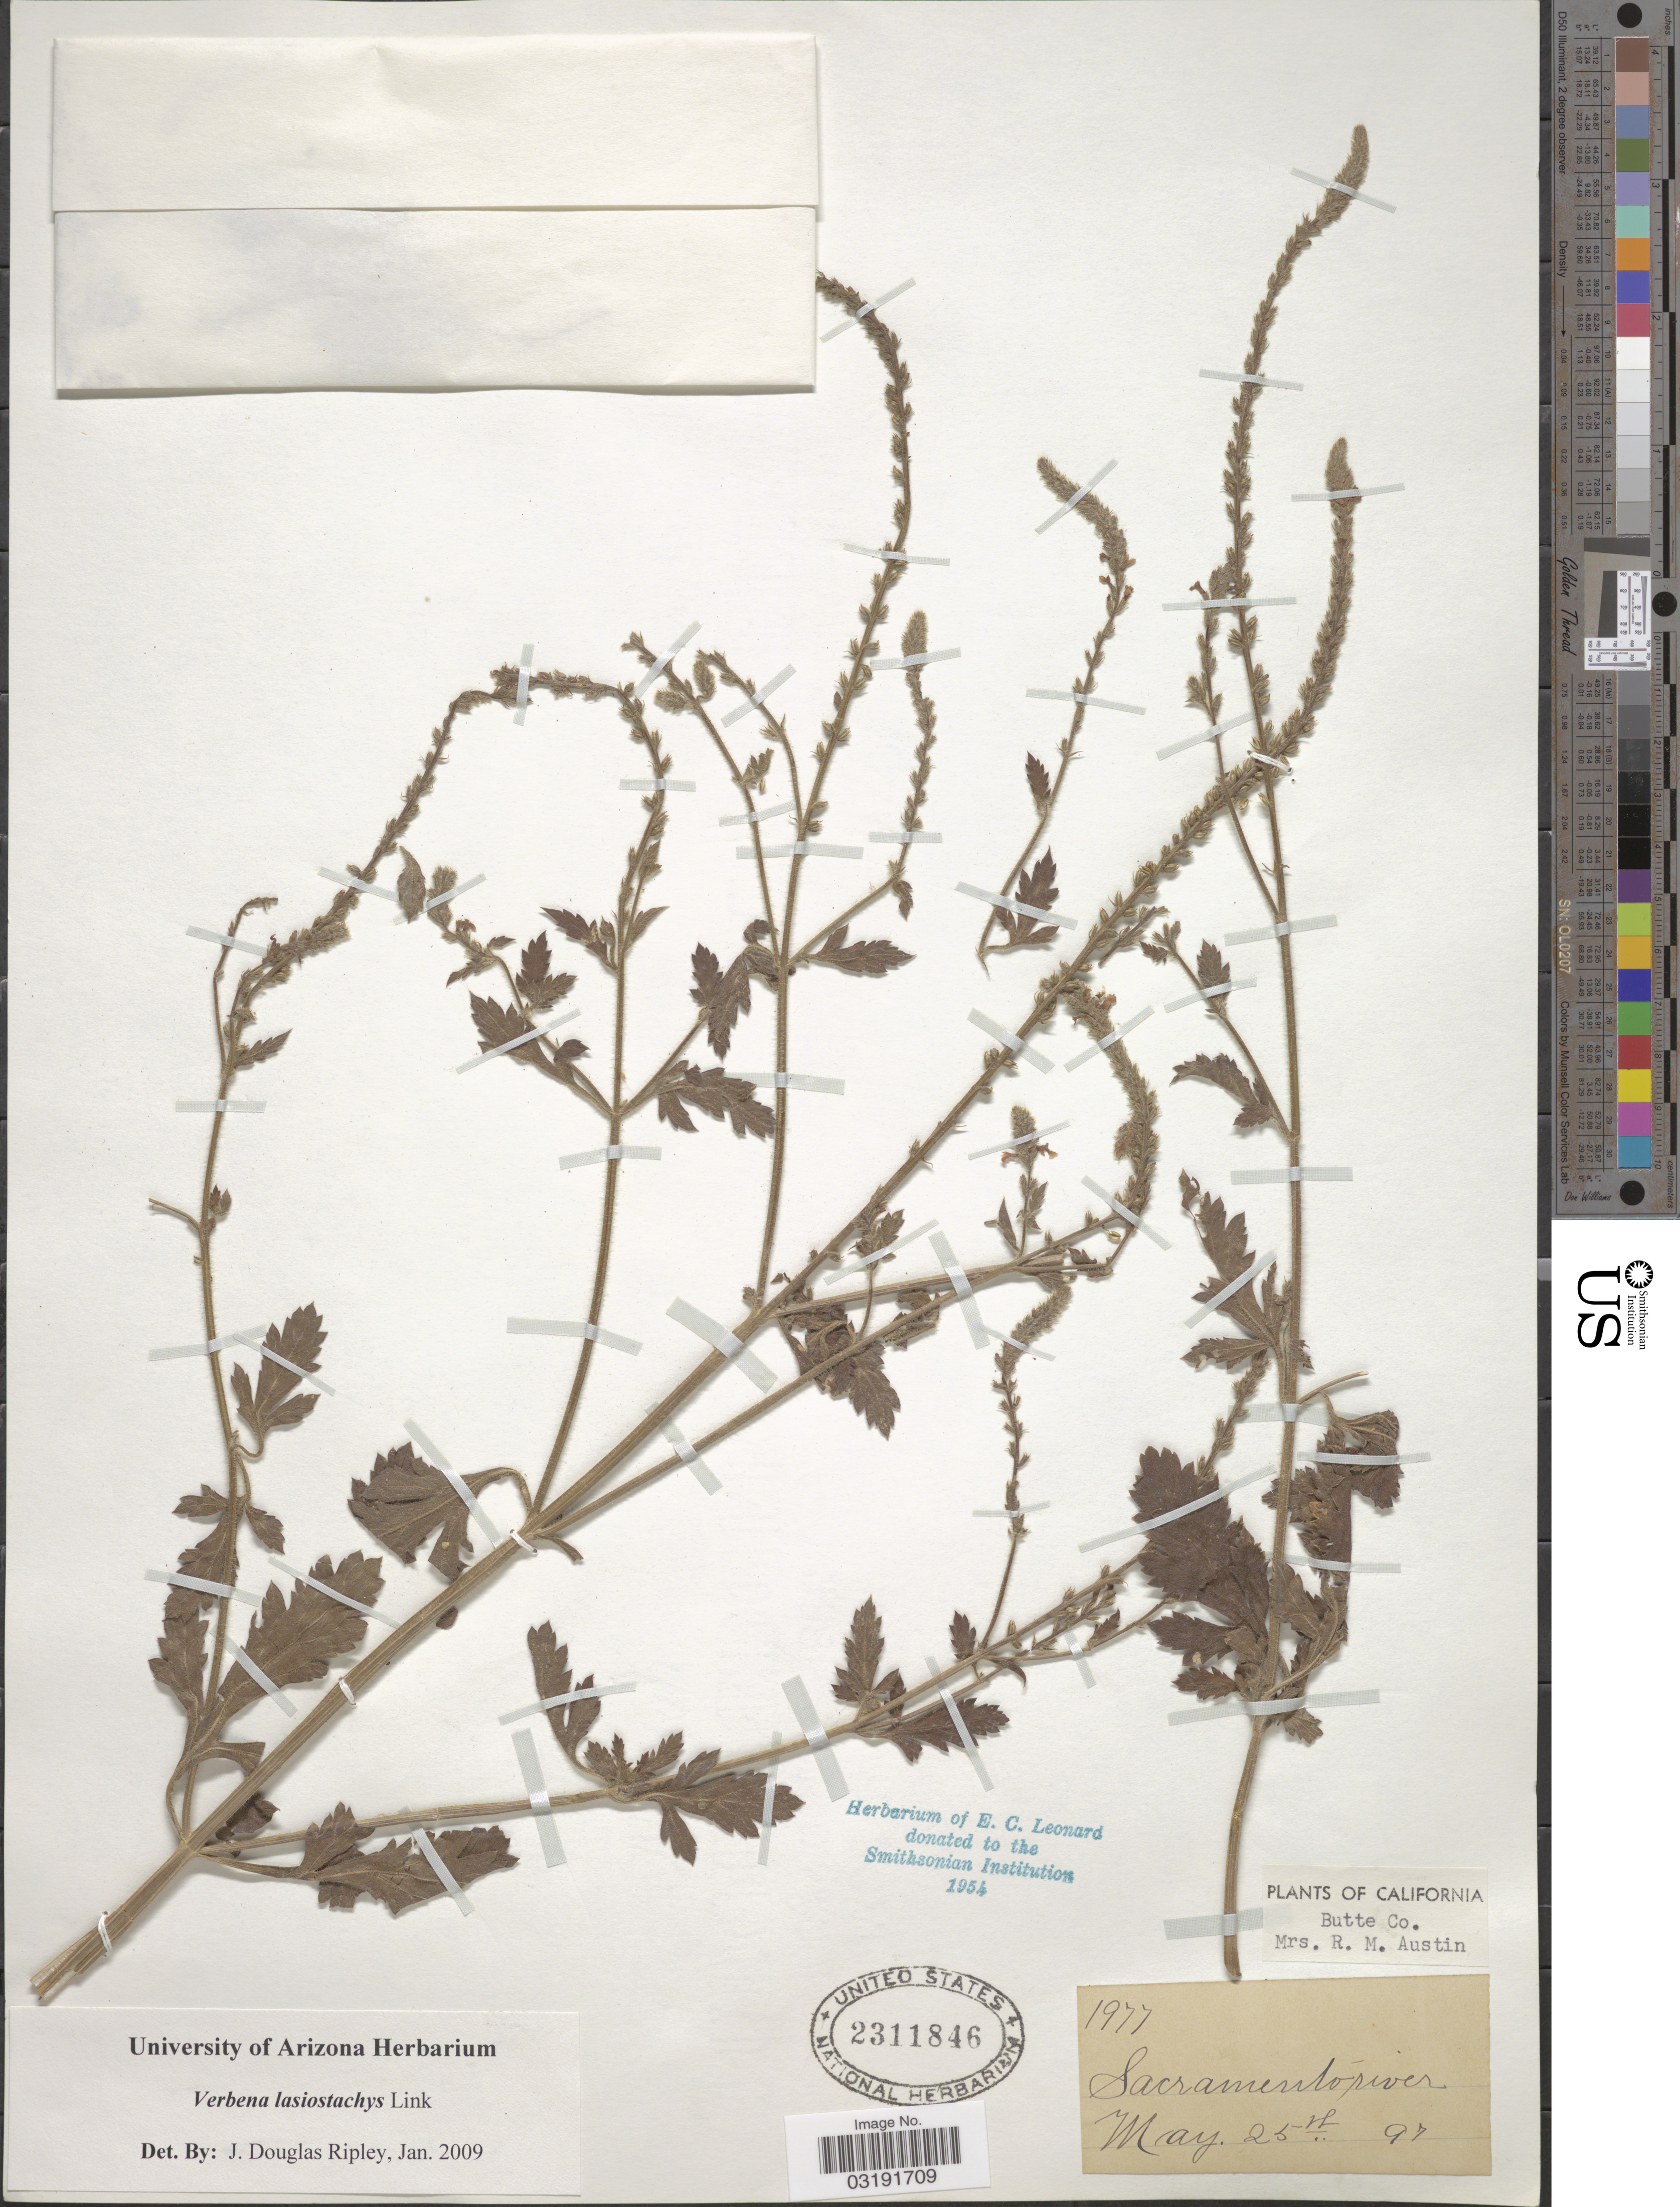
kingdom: Plantae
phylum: Tracheophyta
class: Magnoliopsida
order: Lamiales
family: Verbenaceae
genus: Verbena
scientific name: Verbena lasiostachys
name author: Link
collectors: R. Austin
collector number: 1977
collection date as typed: Transcribed d/m/y: 25/5/97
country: United States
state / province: California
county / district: Butte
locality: Butte Co. Sacramento river.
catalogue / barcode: US 2311846